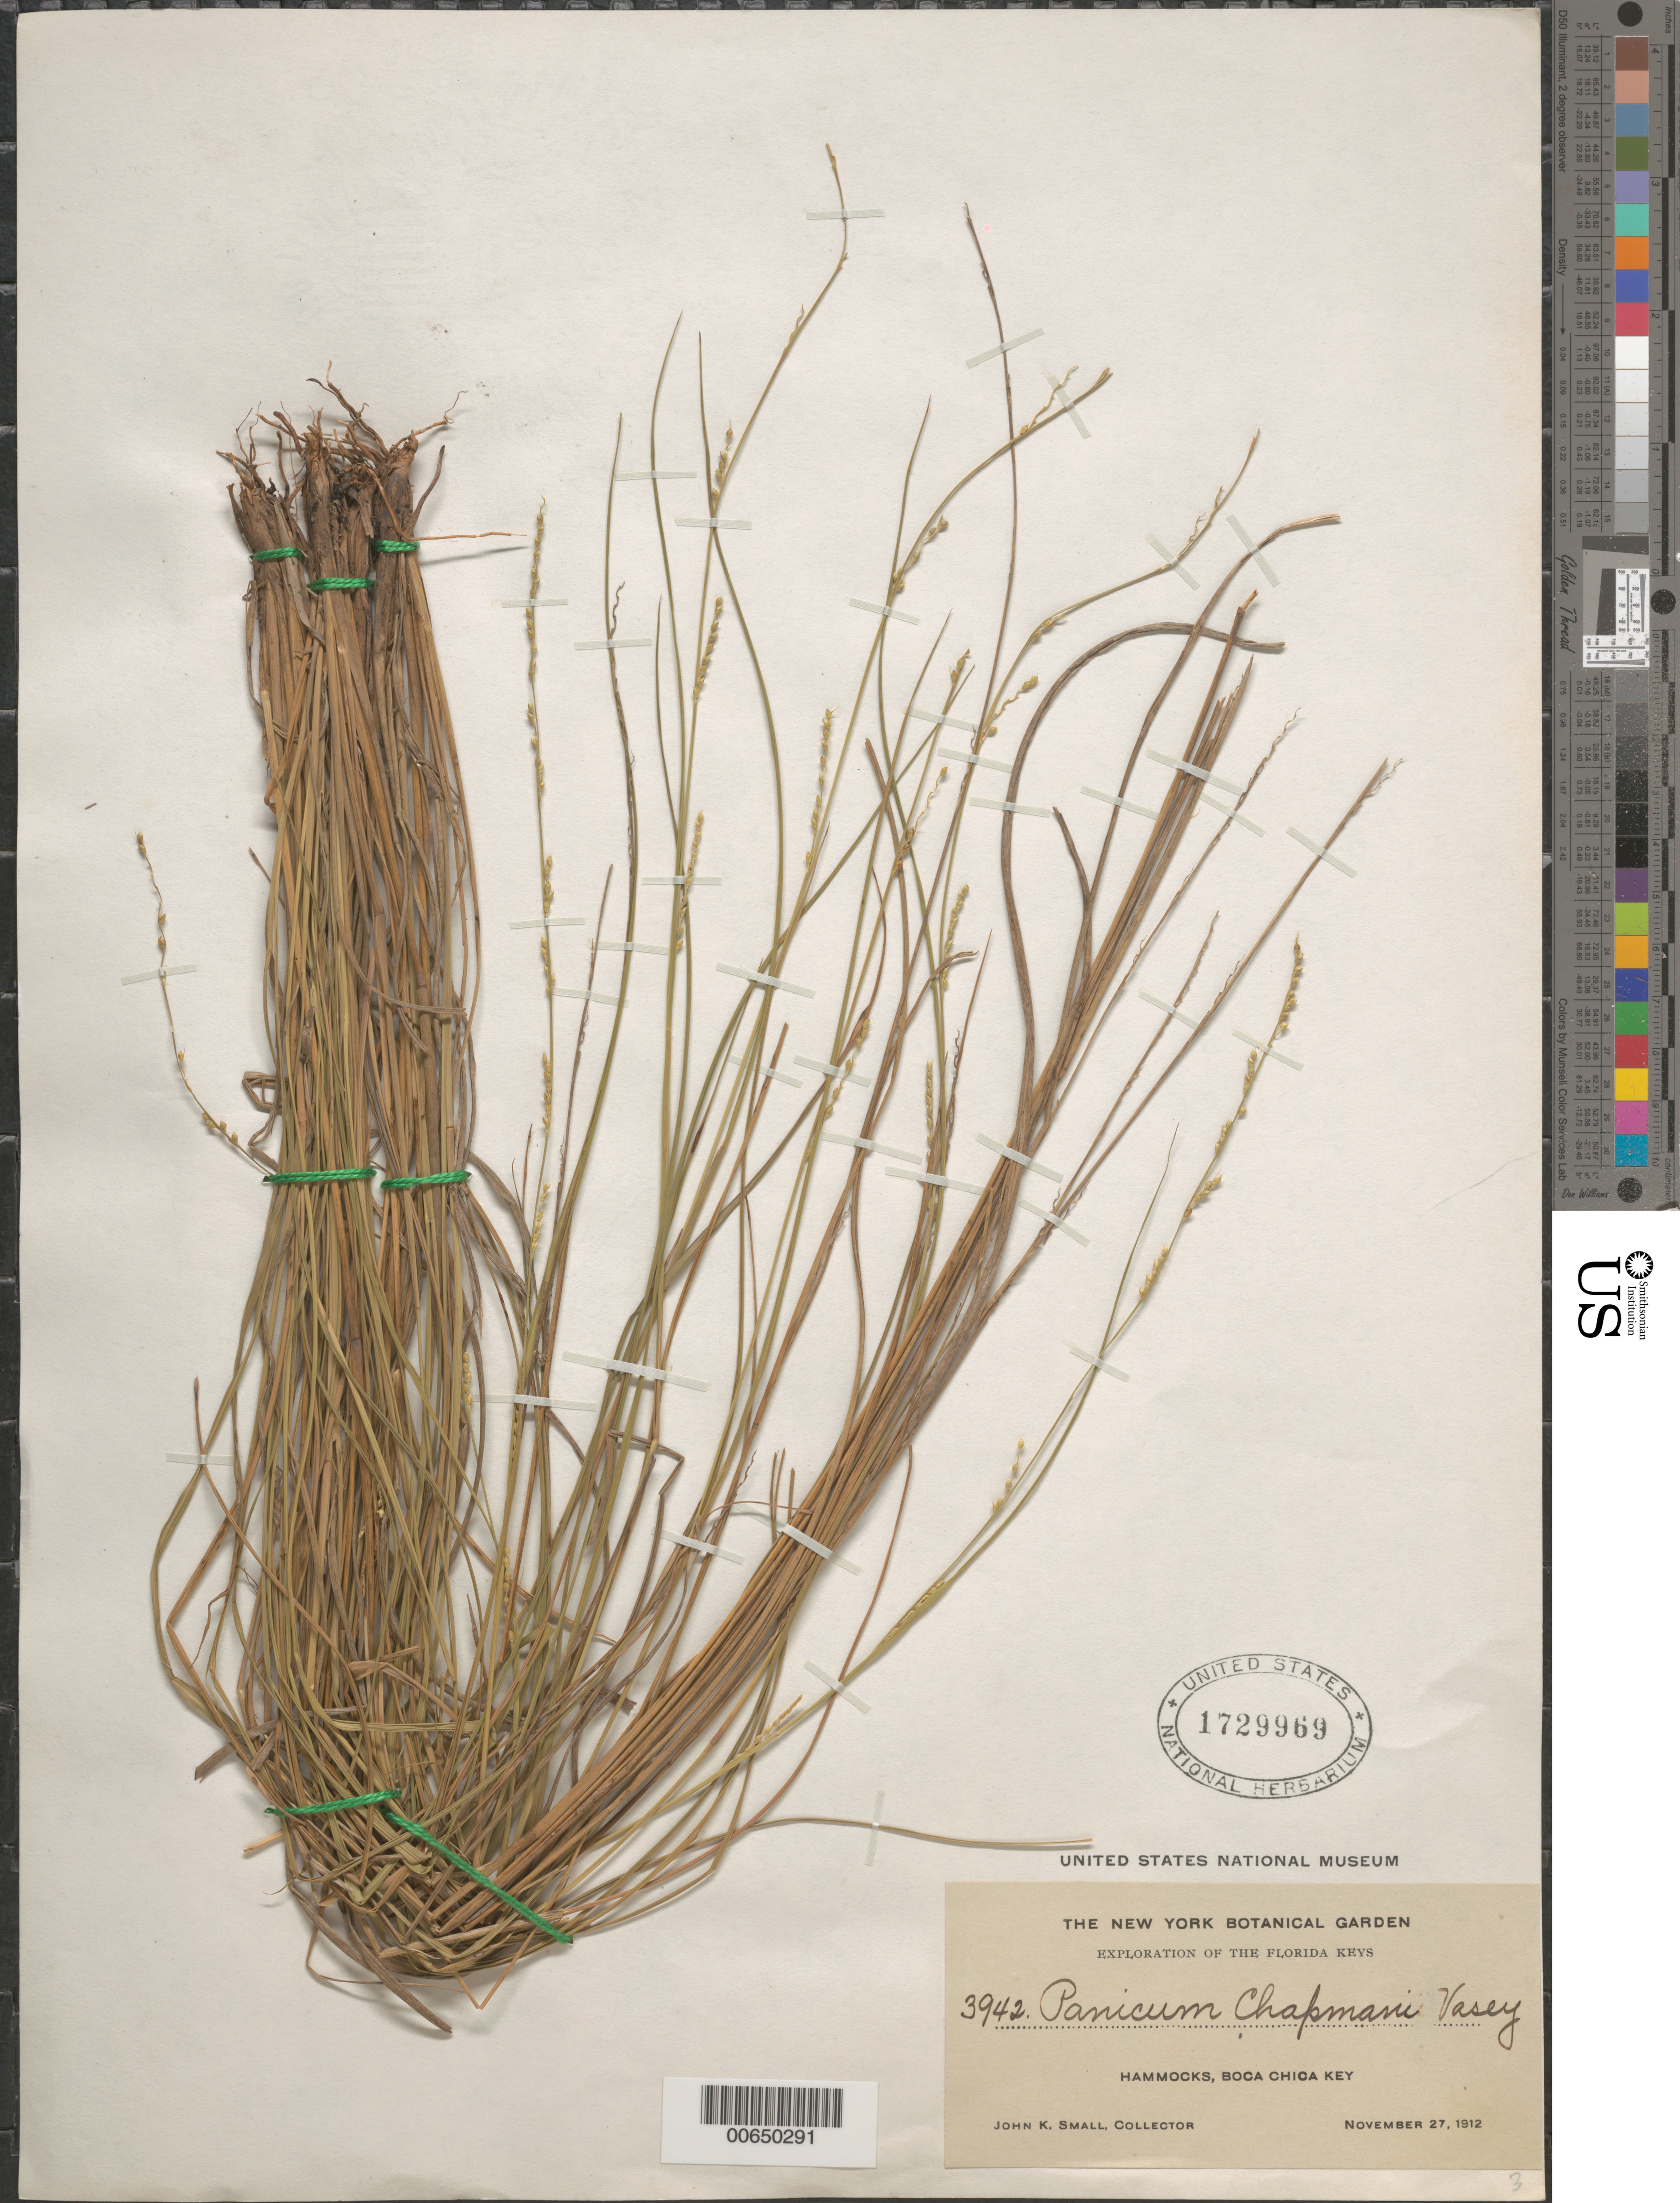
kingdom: Plantae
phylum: Tracheophyta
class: Liliopsida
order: Poales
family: Poaceae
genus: Panicum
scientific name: Panicum chapmanii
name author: Vasey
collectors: J. K. Small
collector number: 3942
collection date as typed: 27 Nov 1912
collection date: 1912-11-27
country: United States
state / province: Florida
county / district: Monroe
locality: Boca Chica Key.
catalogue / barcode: US 1729969